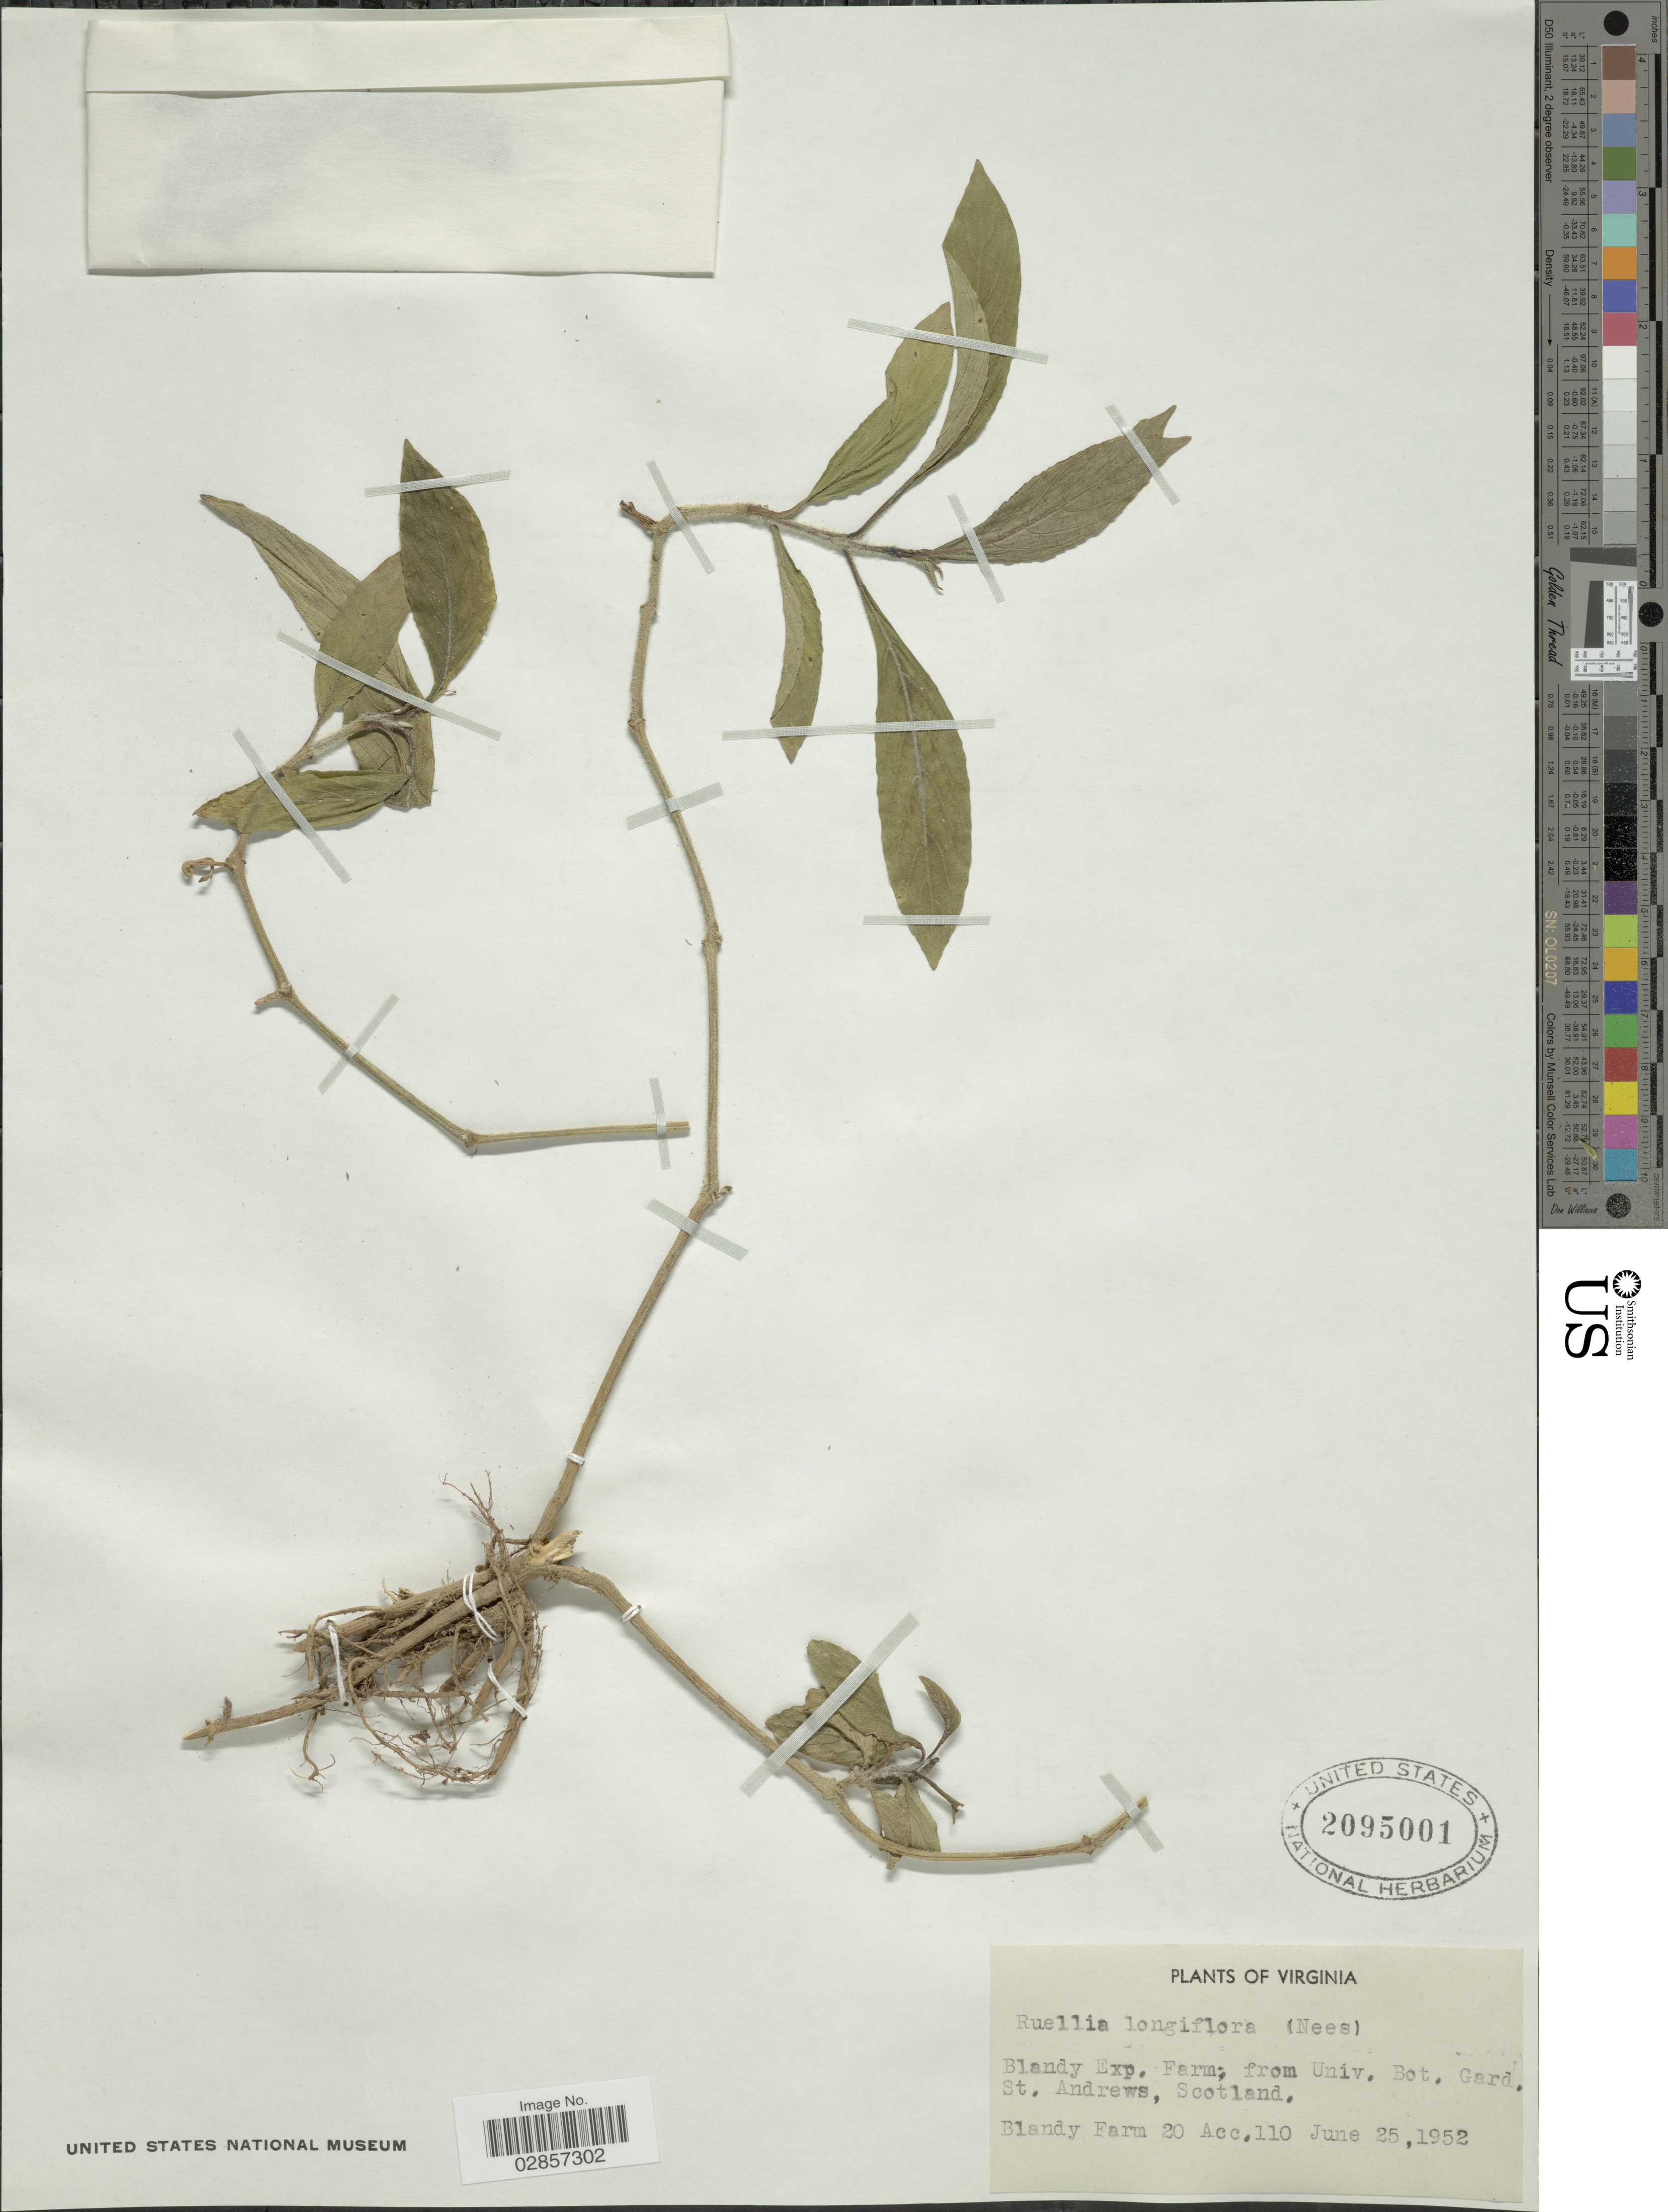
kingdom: Plantae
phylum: Tracheophyta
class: Magnoliopsida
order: Lamiales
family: Acanthaceae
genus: Ruellia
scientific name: Ruellia longiflora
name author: Nees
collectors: The Blandy Experimental Farm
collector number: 20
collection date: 1952-06-25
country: United States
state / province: Virginia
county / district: Clarke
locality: Blandy Exp. Farm.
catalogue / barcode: US 2095001